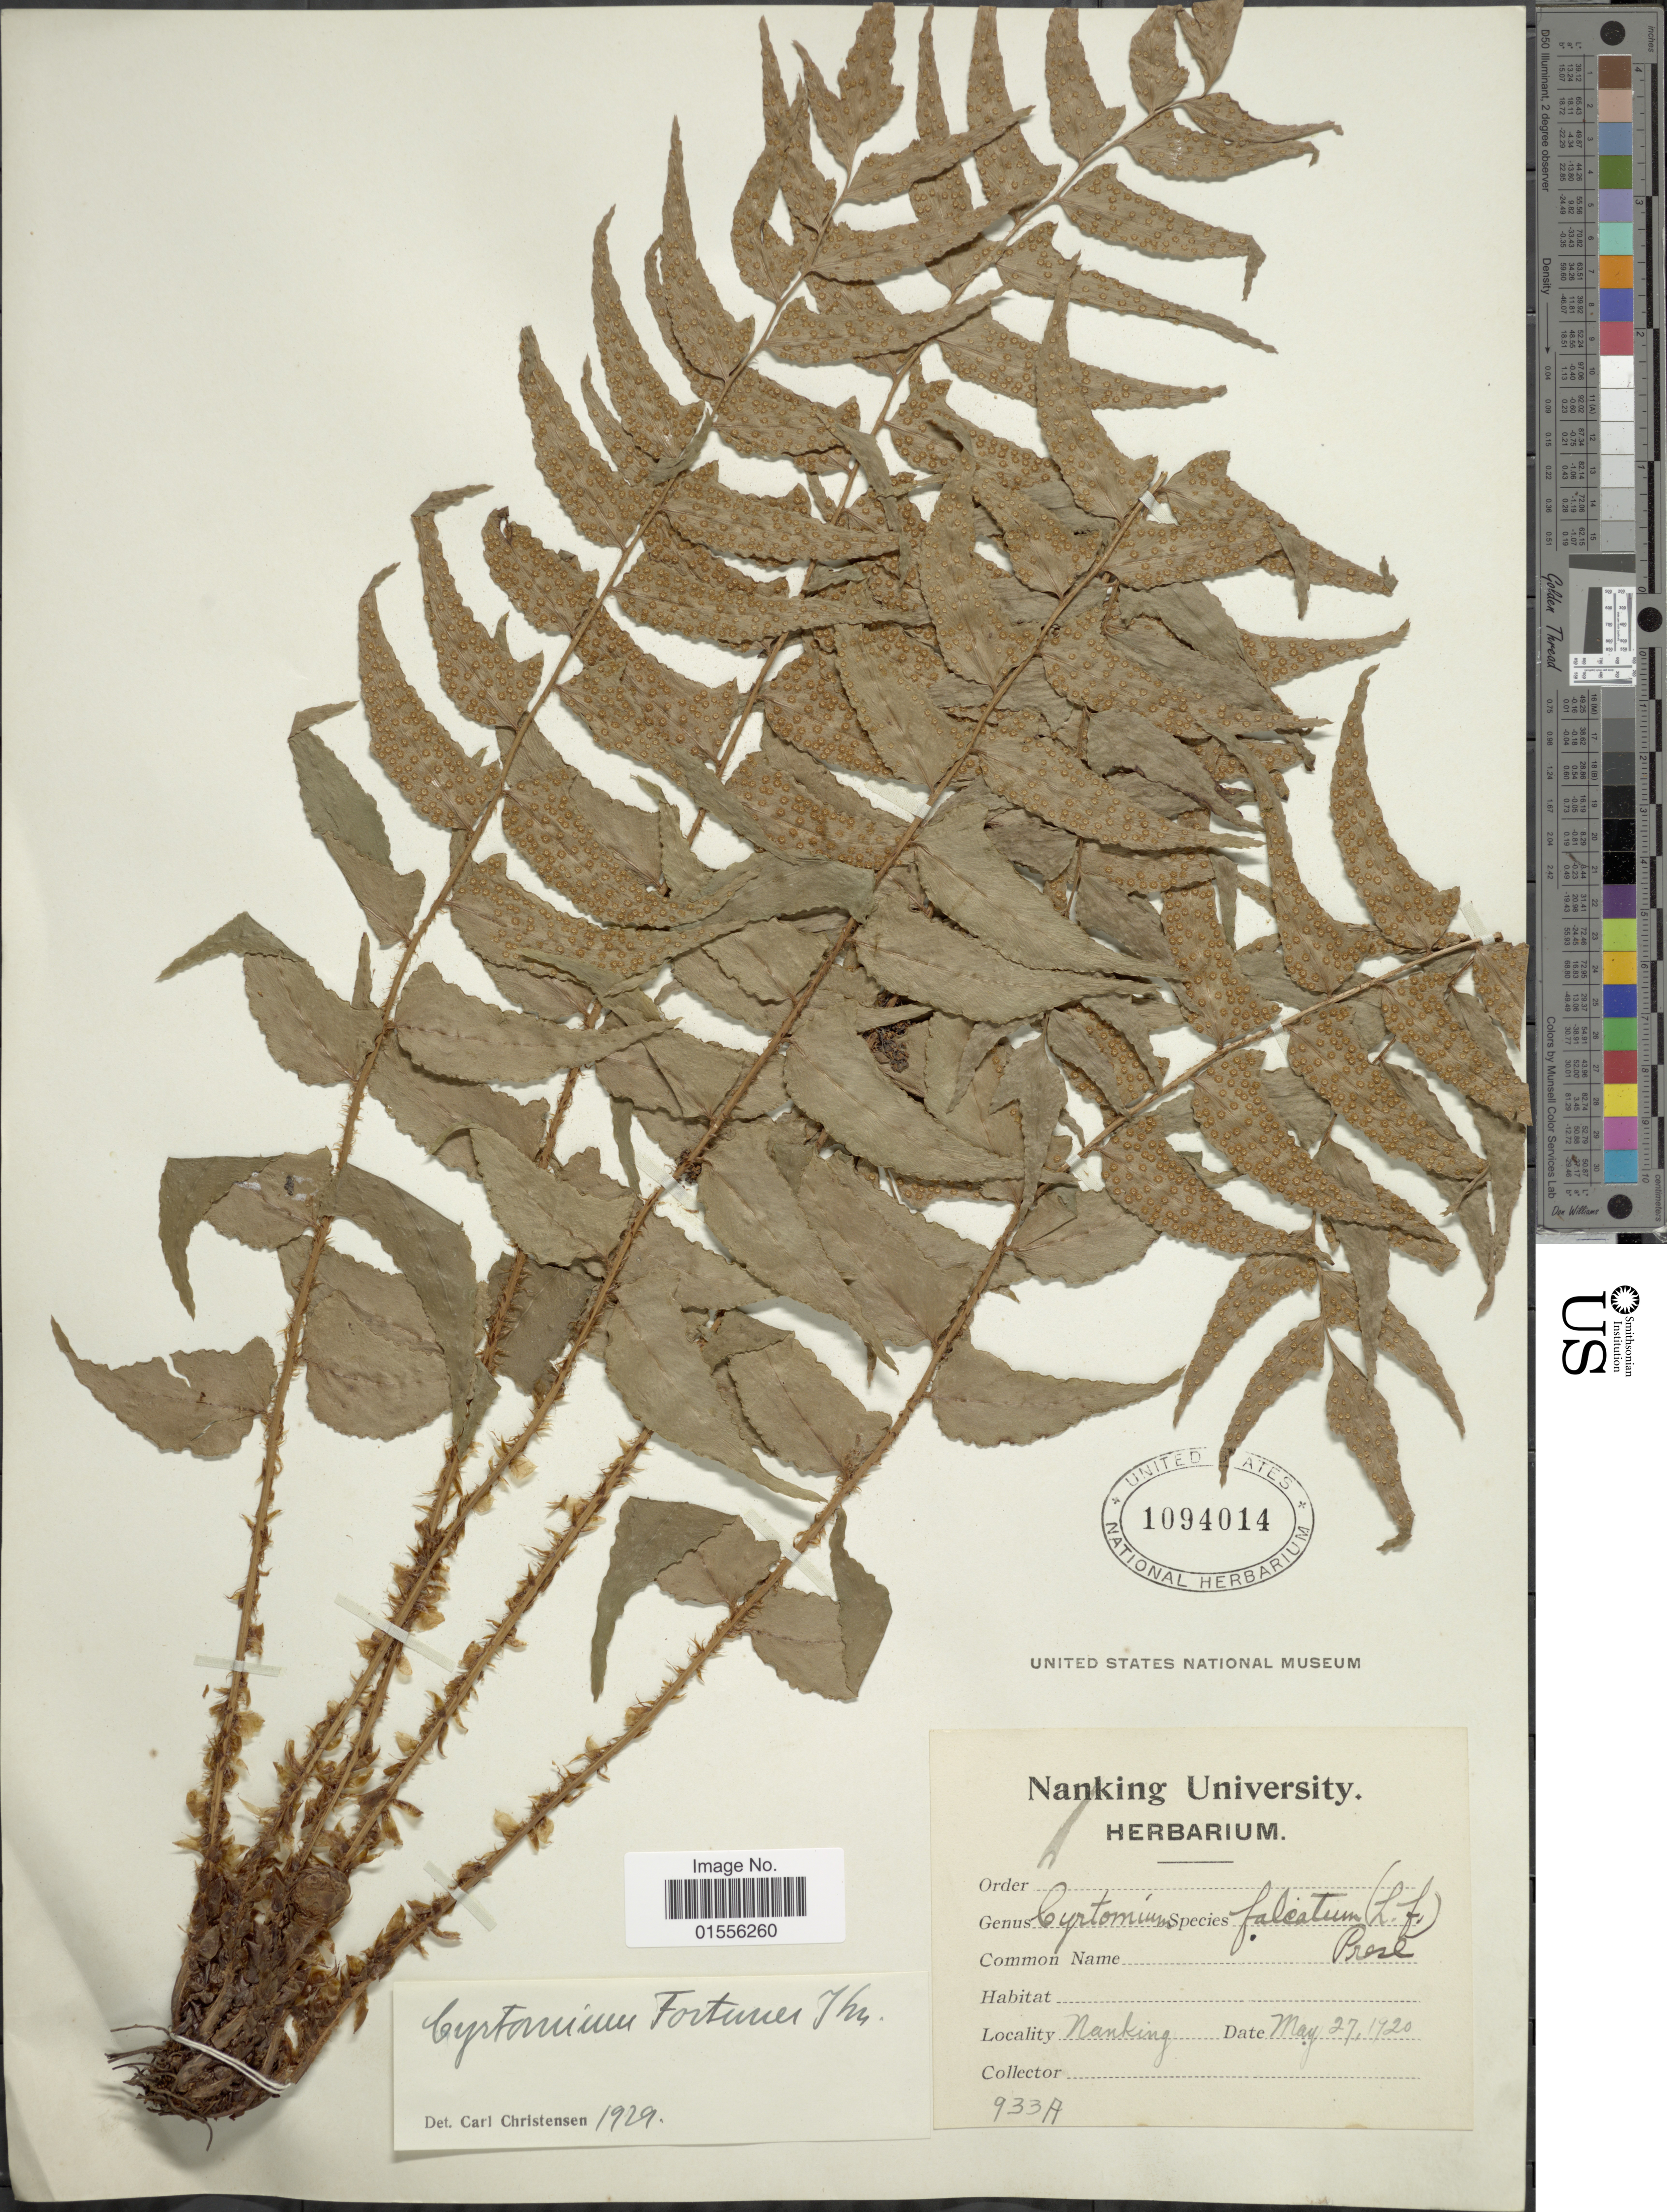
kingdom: Plantae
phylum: Tracheophyta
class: Polypodiopsida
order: Polypodiales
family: Dryopteridaceae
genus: Cyrtomium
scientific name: Cyrtomium fortunei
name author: J. Sm.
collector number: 933A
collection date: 1920-05-27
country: China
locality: Nanking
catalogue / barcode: US 1094014